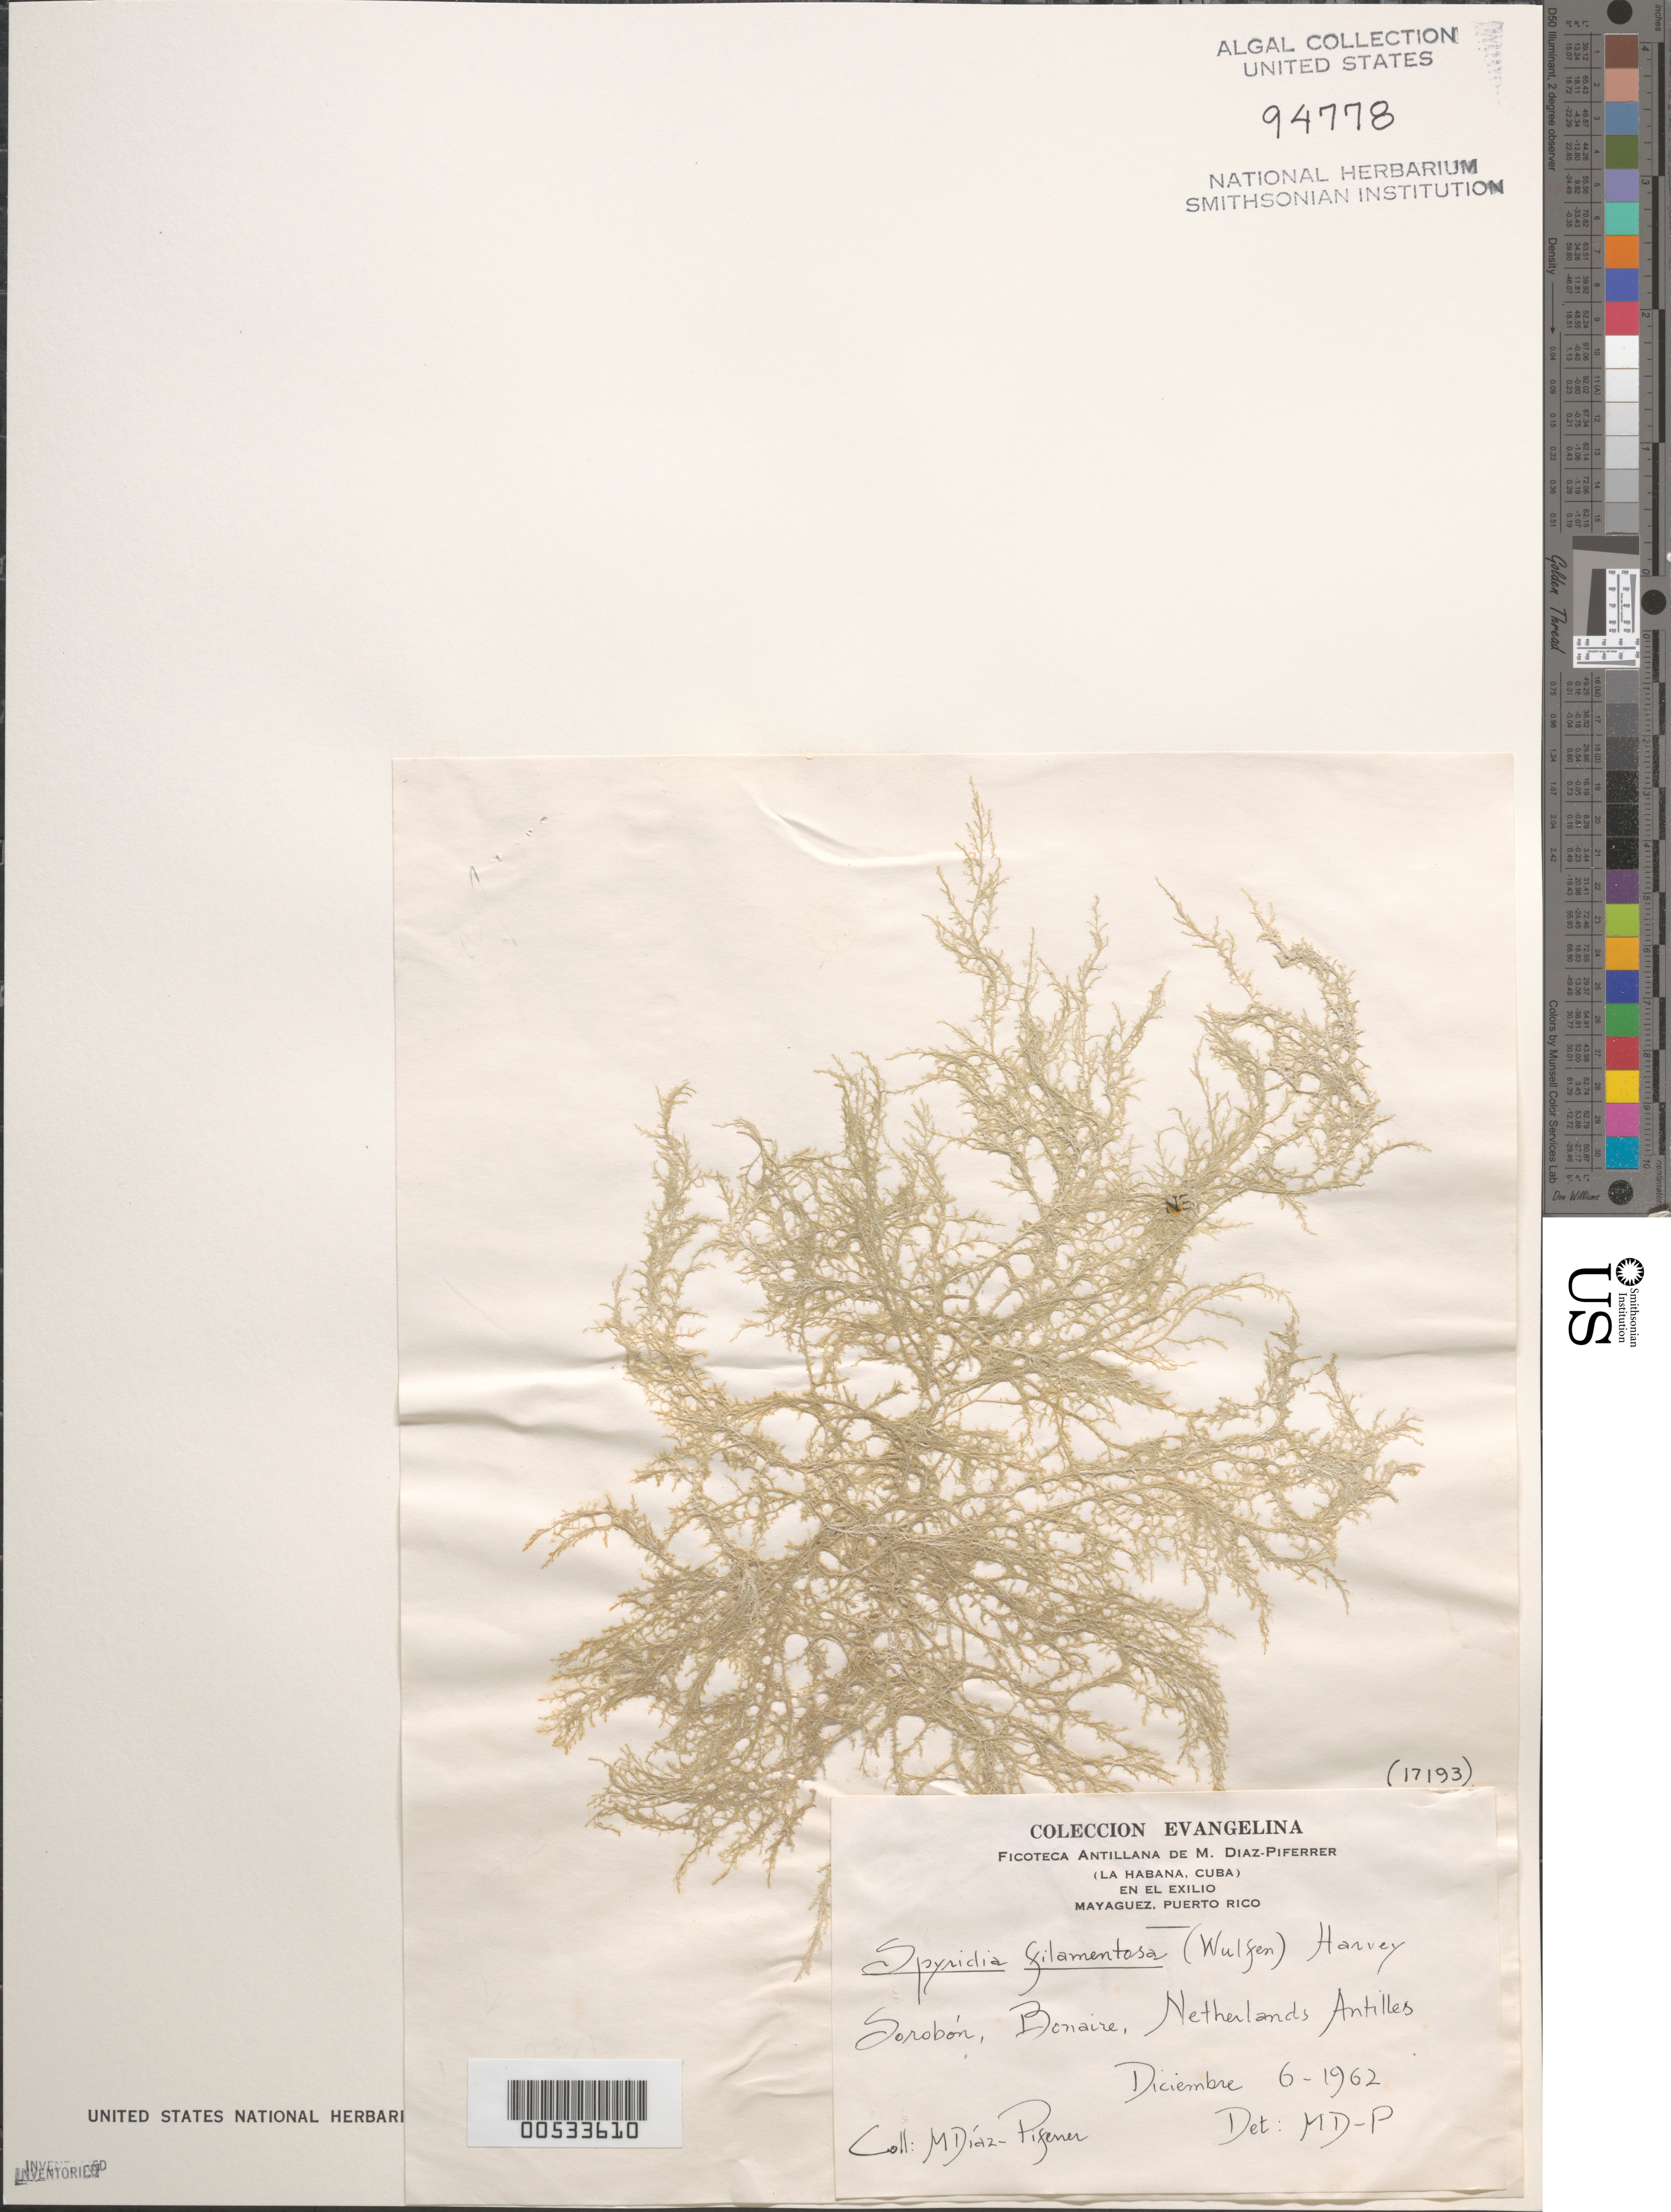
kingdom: Plantae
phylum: Rhodophyta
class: Florideophyceae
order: Ceramiales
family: Spyridiaceae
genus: Spyridia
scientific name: Spyridia filamentosa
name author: (Wulfen) Harv.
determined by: Diaz-Piferrer, M.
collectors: M. Diaz-Piferrer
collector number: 17193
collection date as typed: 06 Dec 1962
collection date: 1962-12-06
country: Netherlands Antilles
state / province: ABC Islands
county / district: Bonaire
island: Bonaire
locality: Sorobon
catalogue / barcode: US 94778